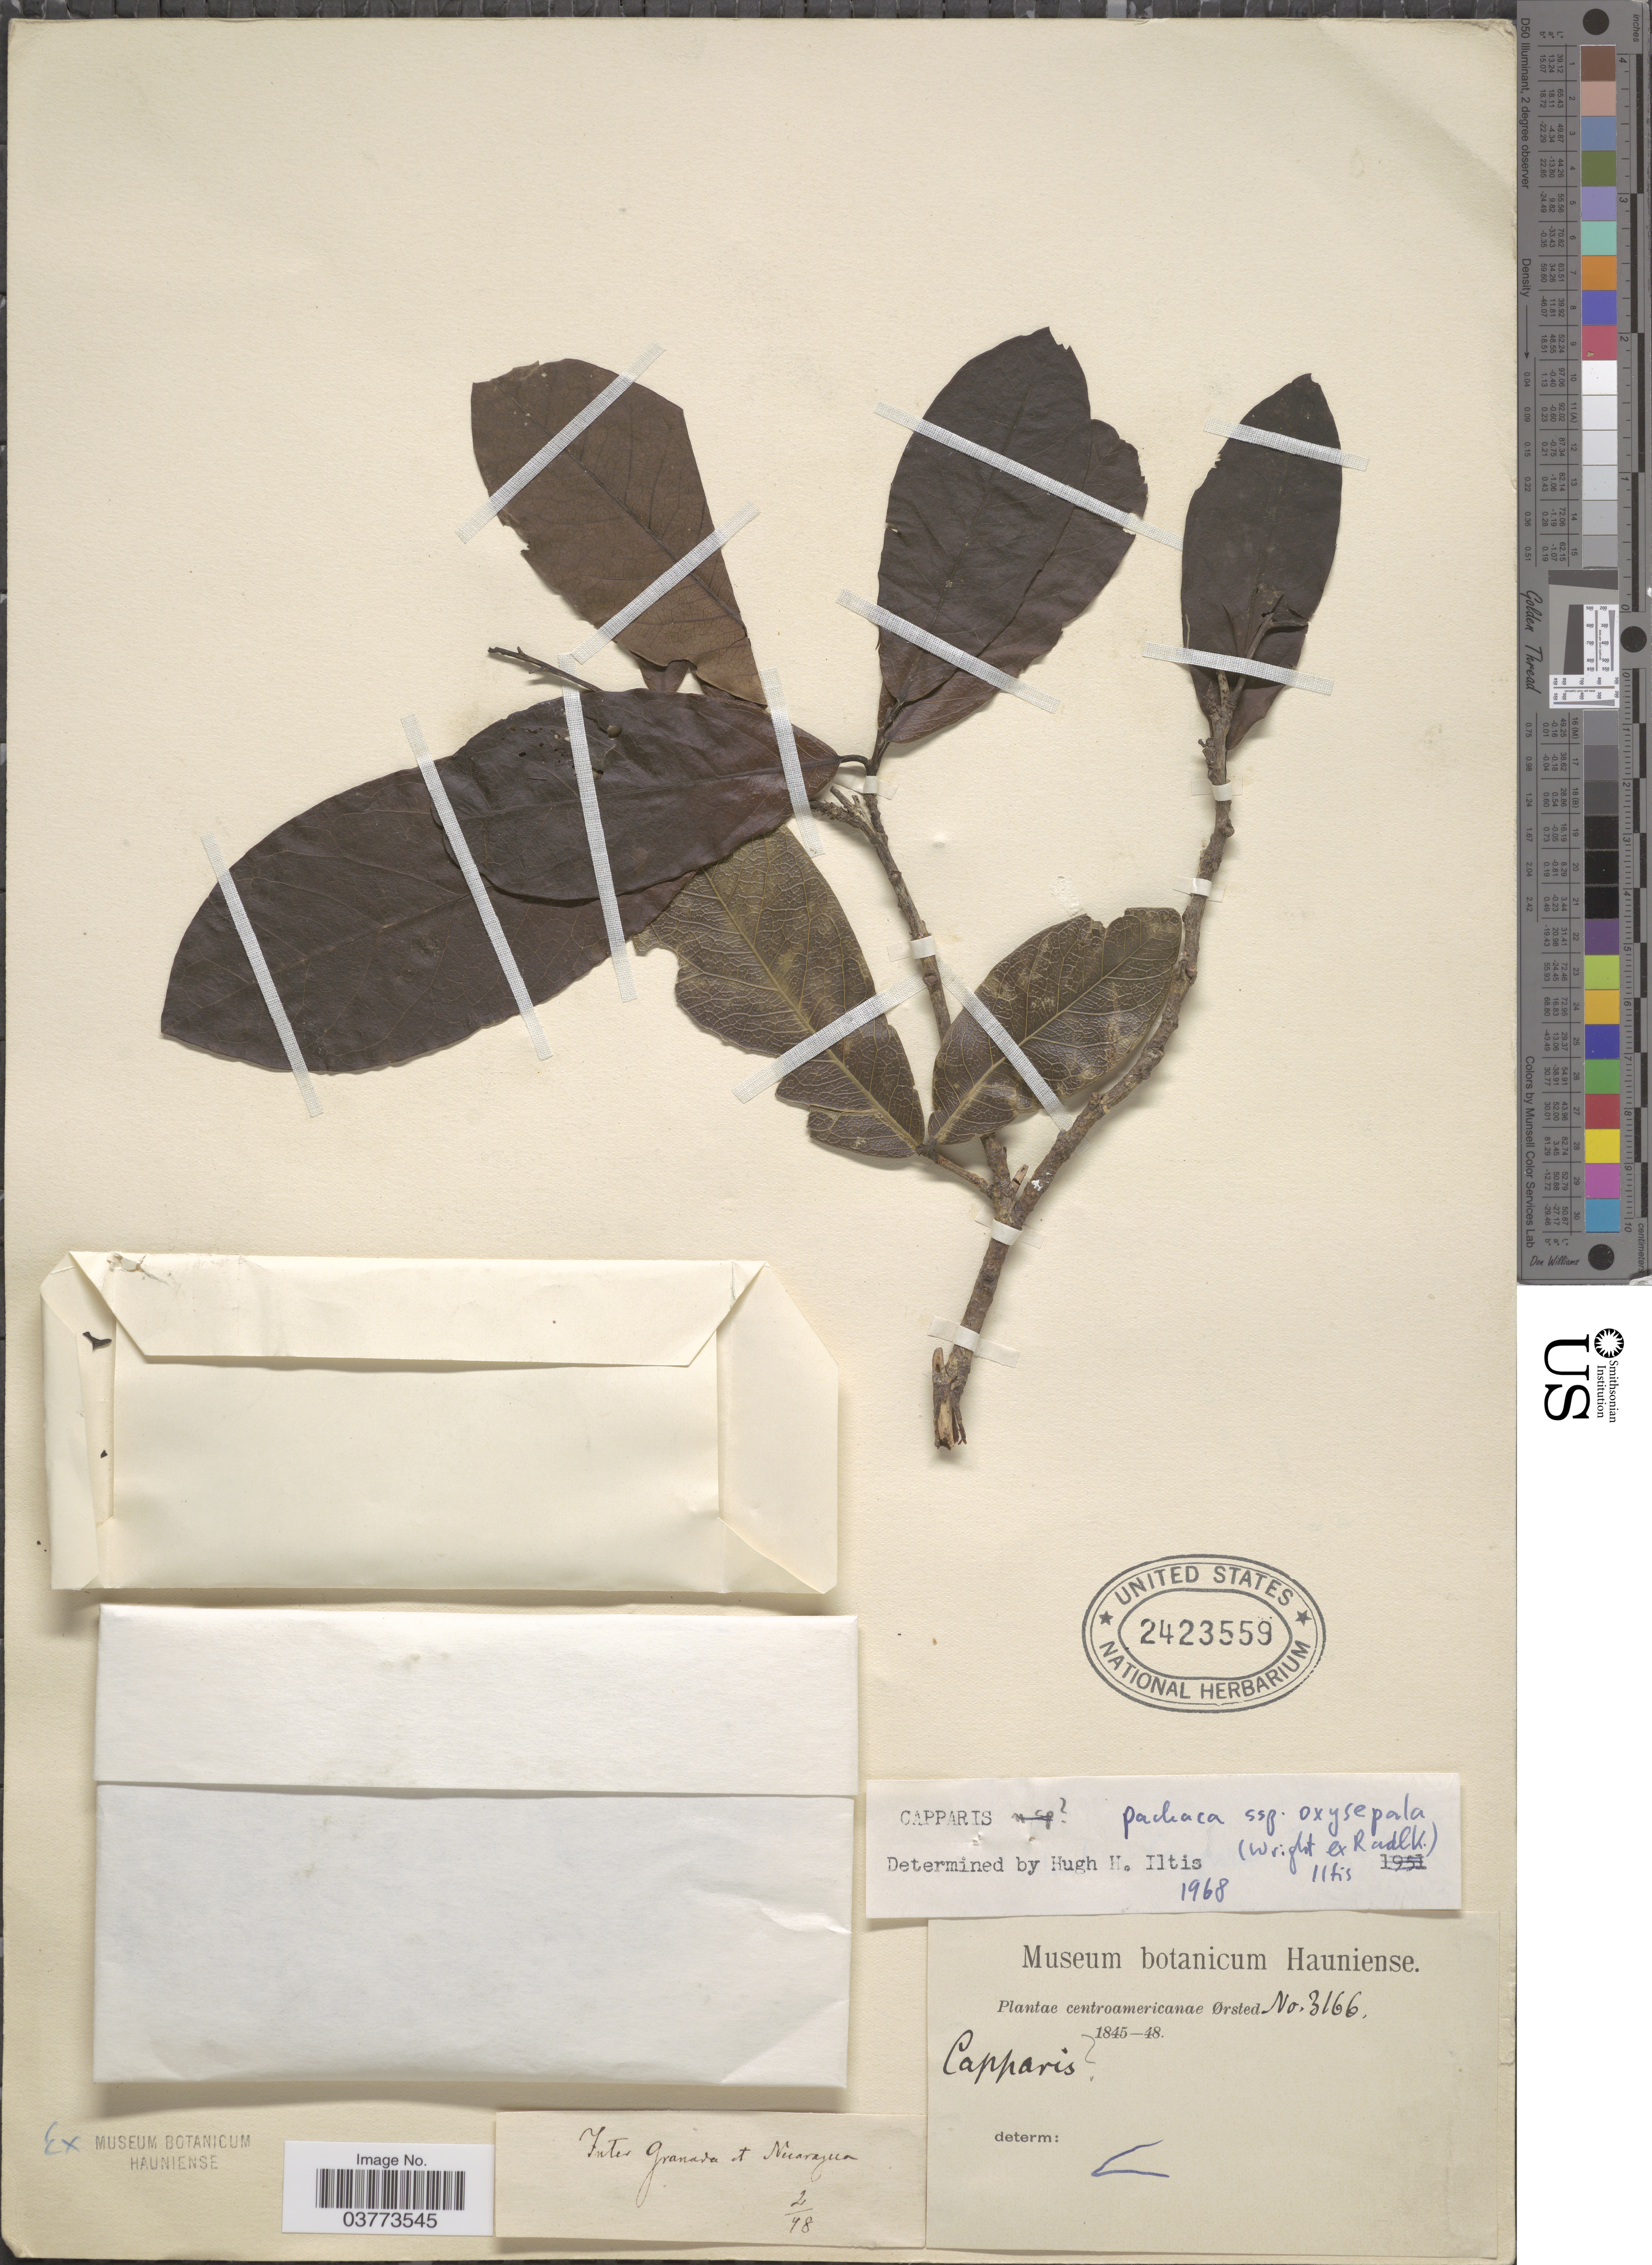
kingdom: Plantae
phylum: Tracheophyta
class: Magnoliopsida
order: Brassicales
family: Capparaceae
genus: Capparidastrum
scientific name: Capparidastrum pachaca subsp. oxysepalum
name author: (C. Wright ex Radlk.) Iltis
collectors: Ørsted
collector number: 3166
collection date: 1848-02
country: Nicaragua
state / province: Granada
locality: Inter Garanada. Centroamericanae.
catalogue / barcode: US 2423559